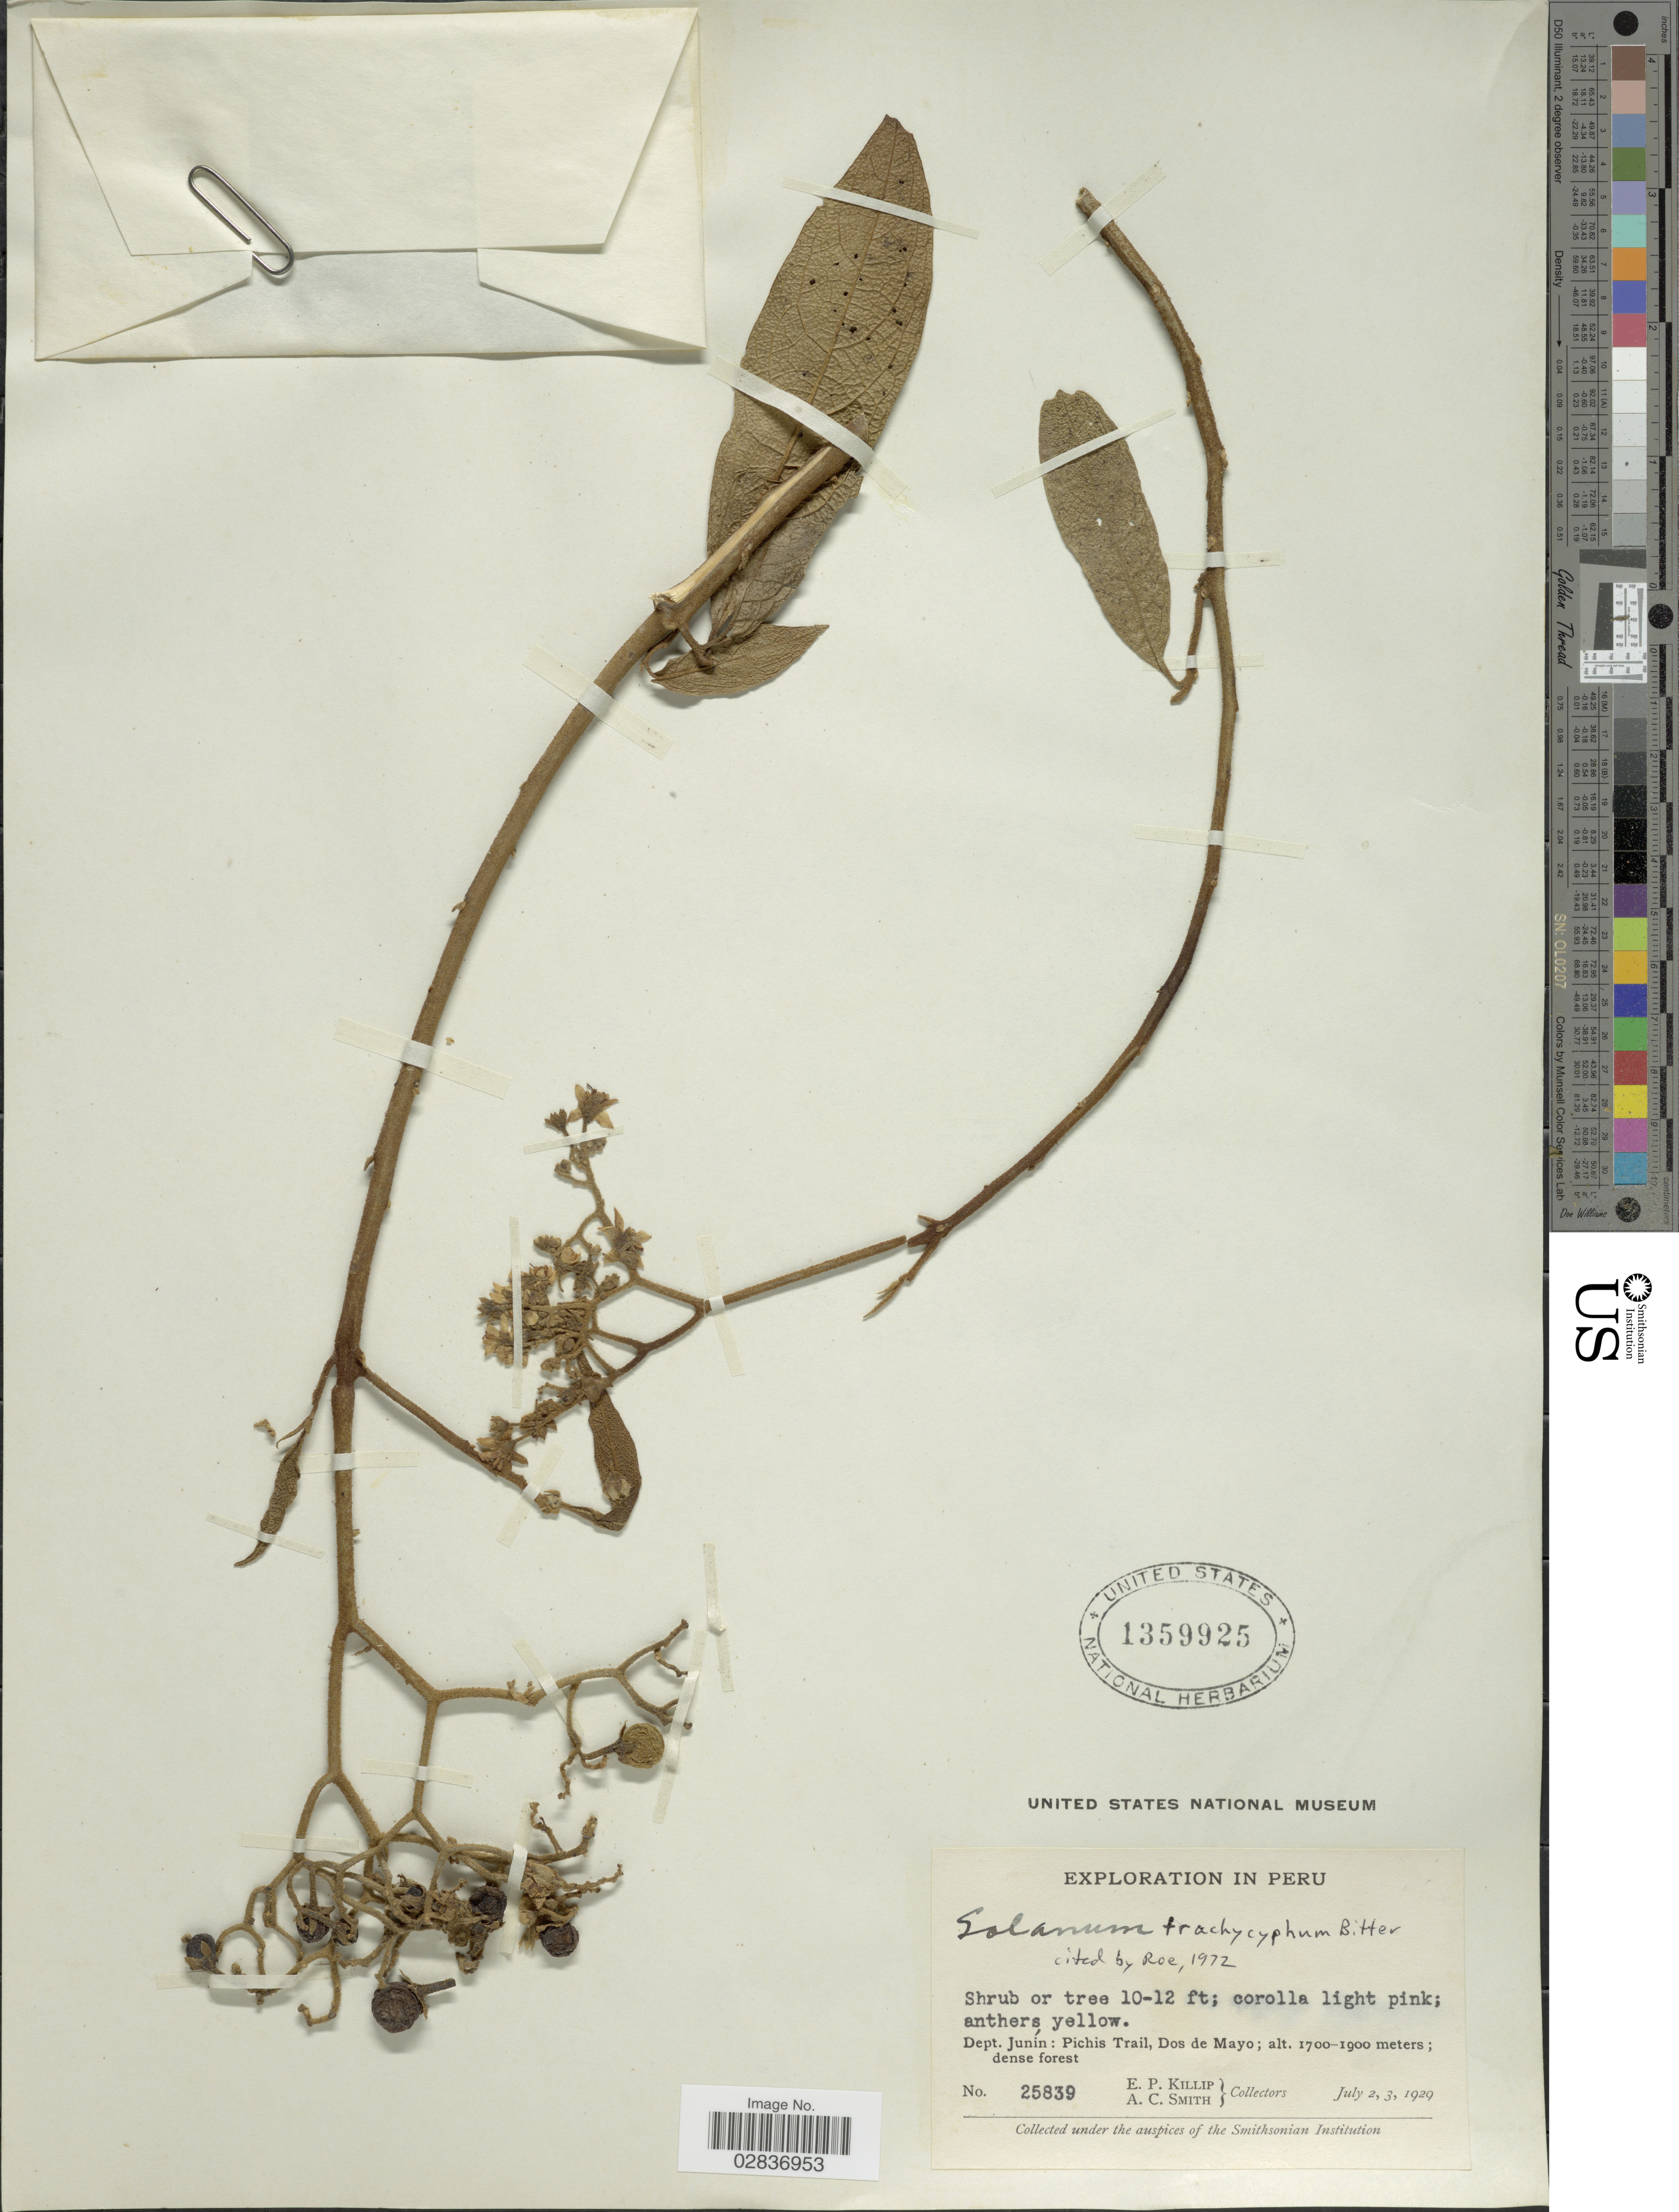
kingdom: Plantae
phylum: Tracheophyta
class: Magnoliopsida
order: Solanales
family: Solanaceae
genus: Solanum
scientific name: Solanum trachycyphum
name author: Bitter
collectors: E. P. Killip & A. C. Smith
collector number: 25839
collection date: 1929-07-02/1929-07-03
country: Peru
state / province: Junín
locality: Dept. Junín: Pichis Trail, Dos de Mayo.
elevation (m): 1700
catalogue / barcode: US 1359925